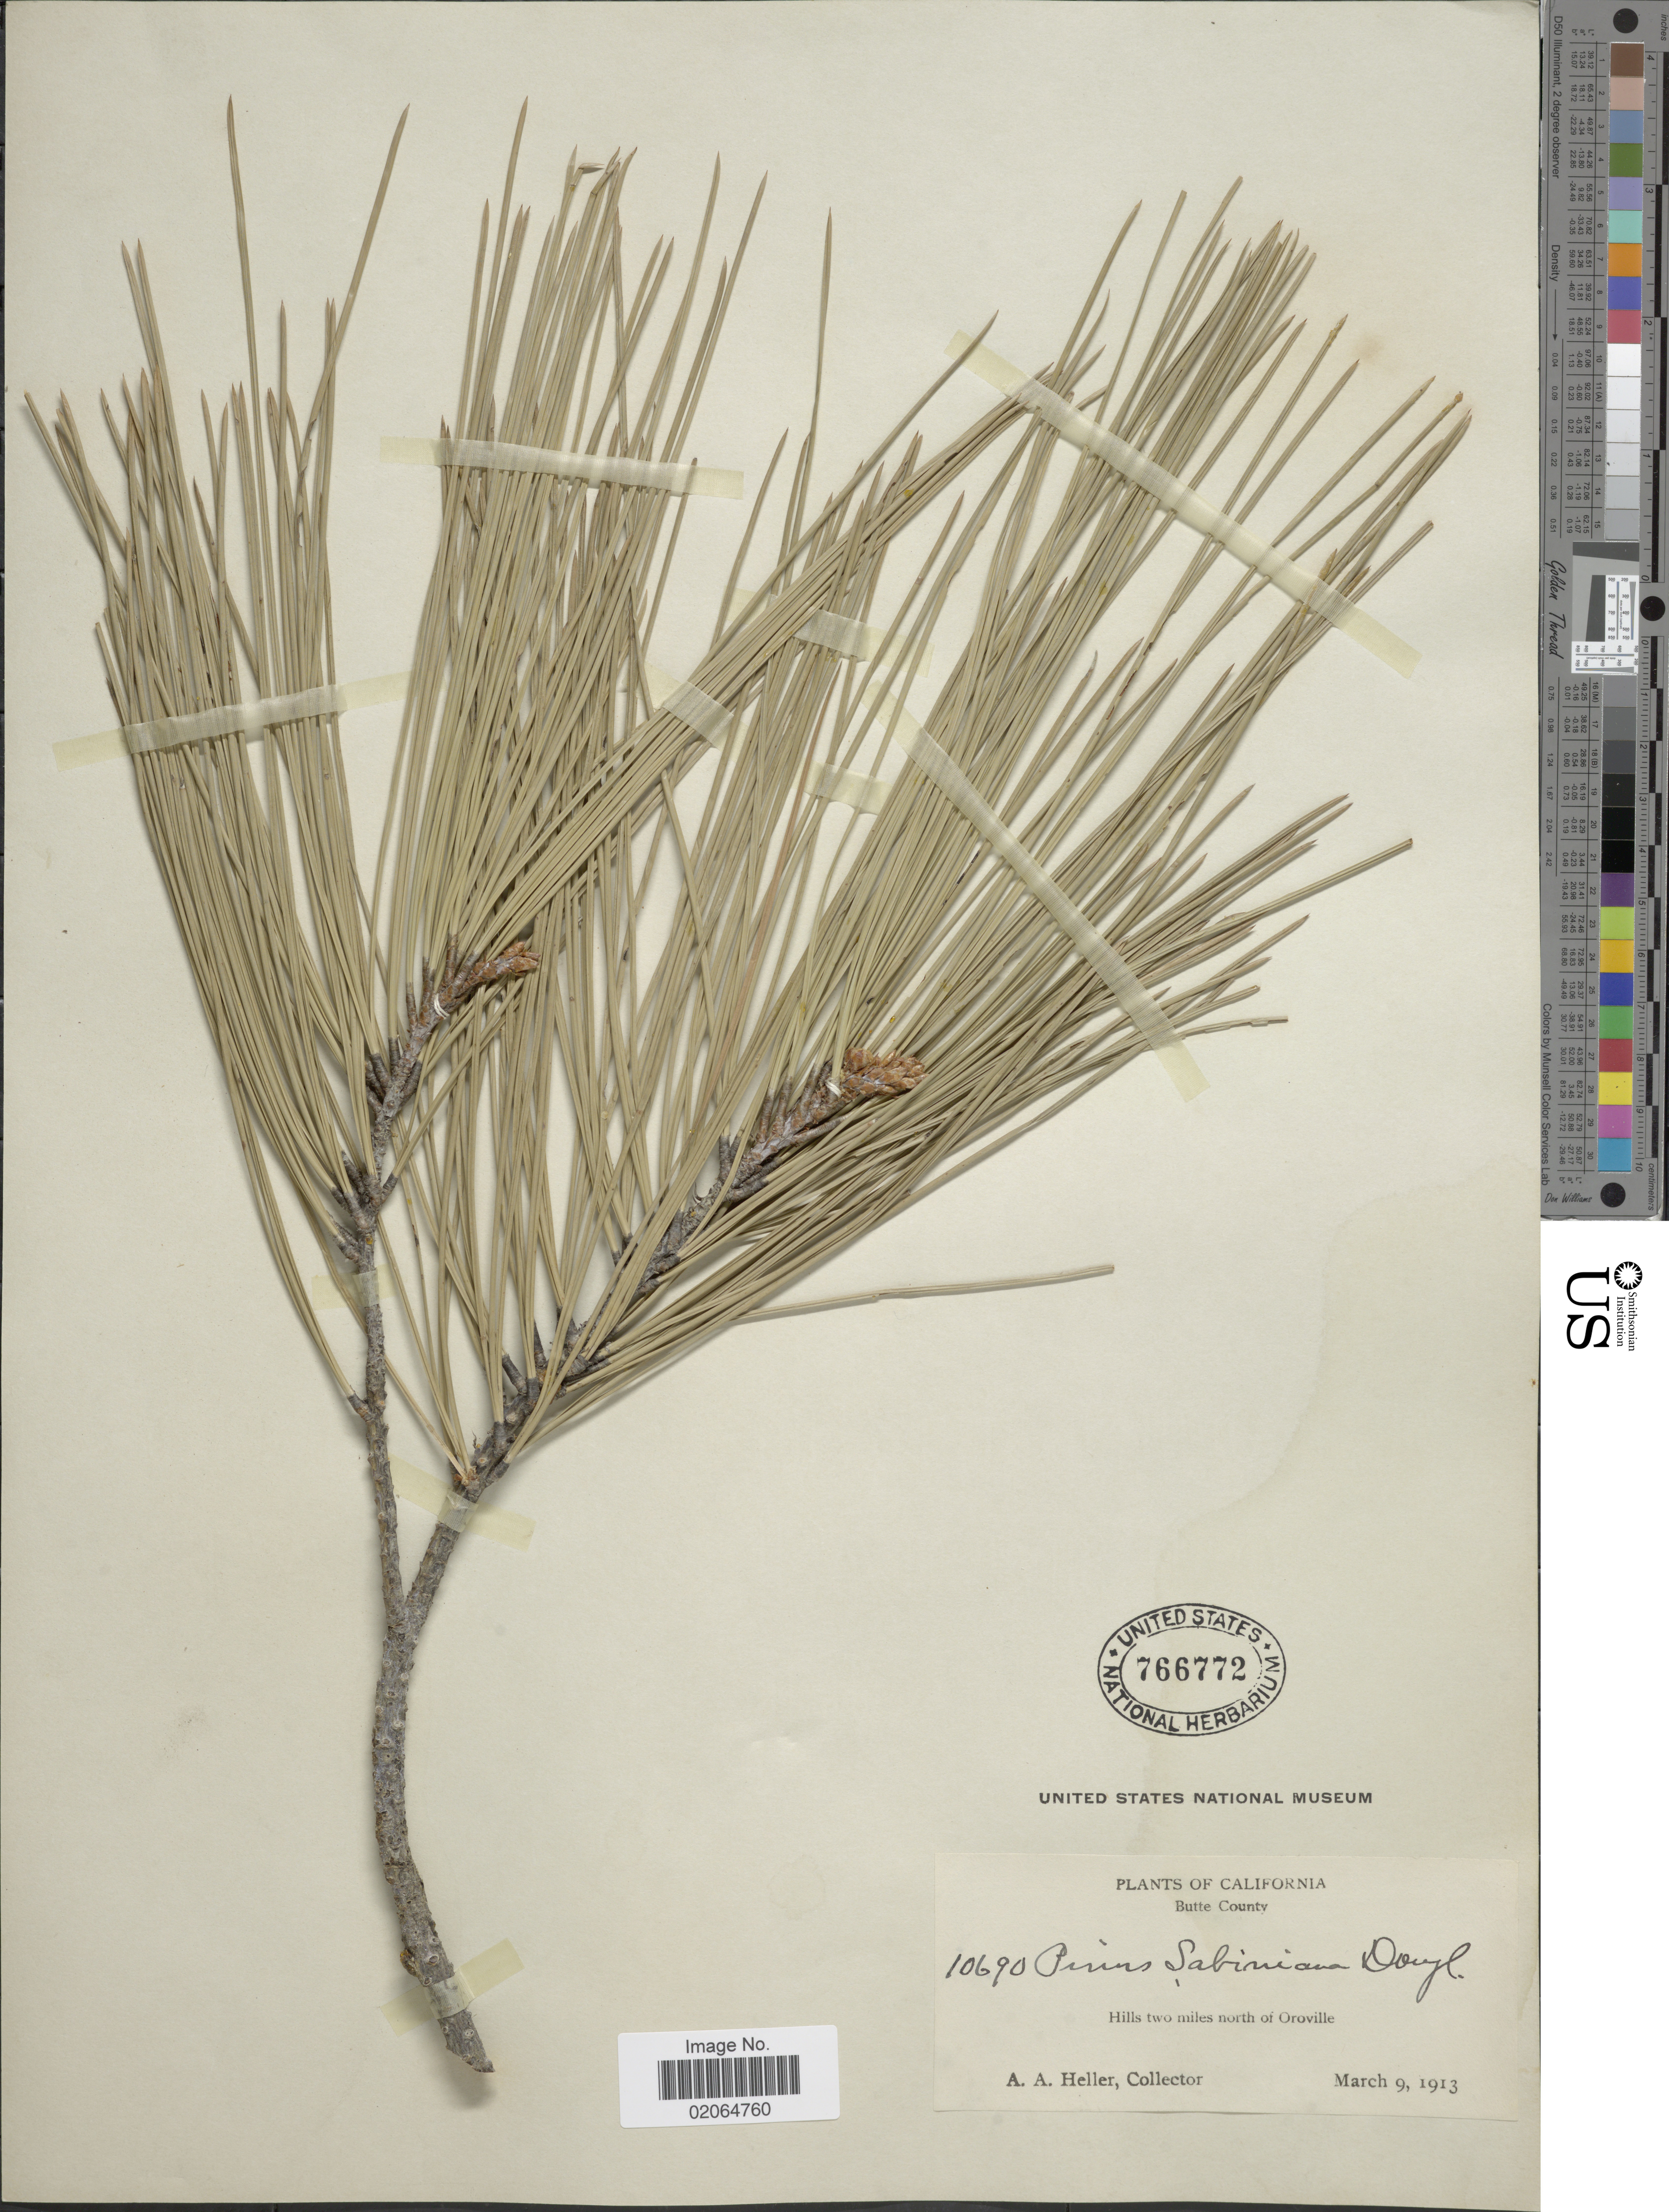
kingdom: Plantae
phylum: Tracheophyta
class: Pinopsida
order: Pinales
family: Pinaceae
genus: Pinus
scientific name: Pinus sabiniana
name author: Douglas ex D. Don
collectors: A. A. Heller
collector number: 10690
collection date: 1913-03-09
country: United States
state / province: California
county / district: Butte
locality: Butte County, Hills two miles north of Oroville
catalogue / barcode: US 766772